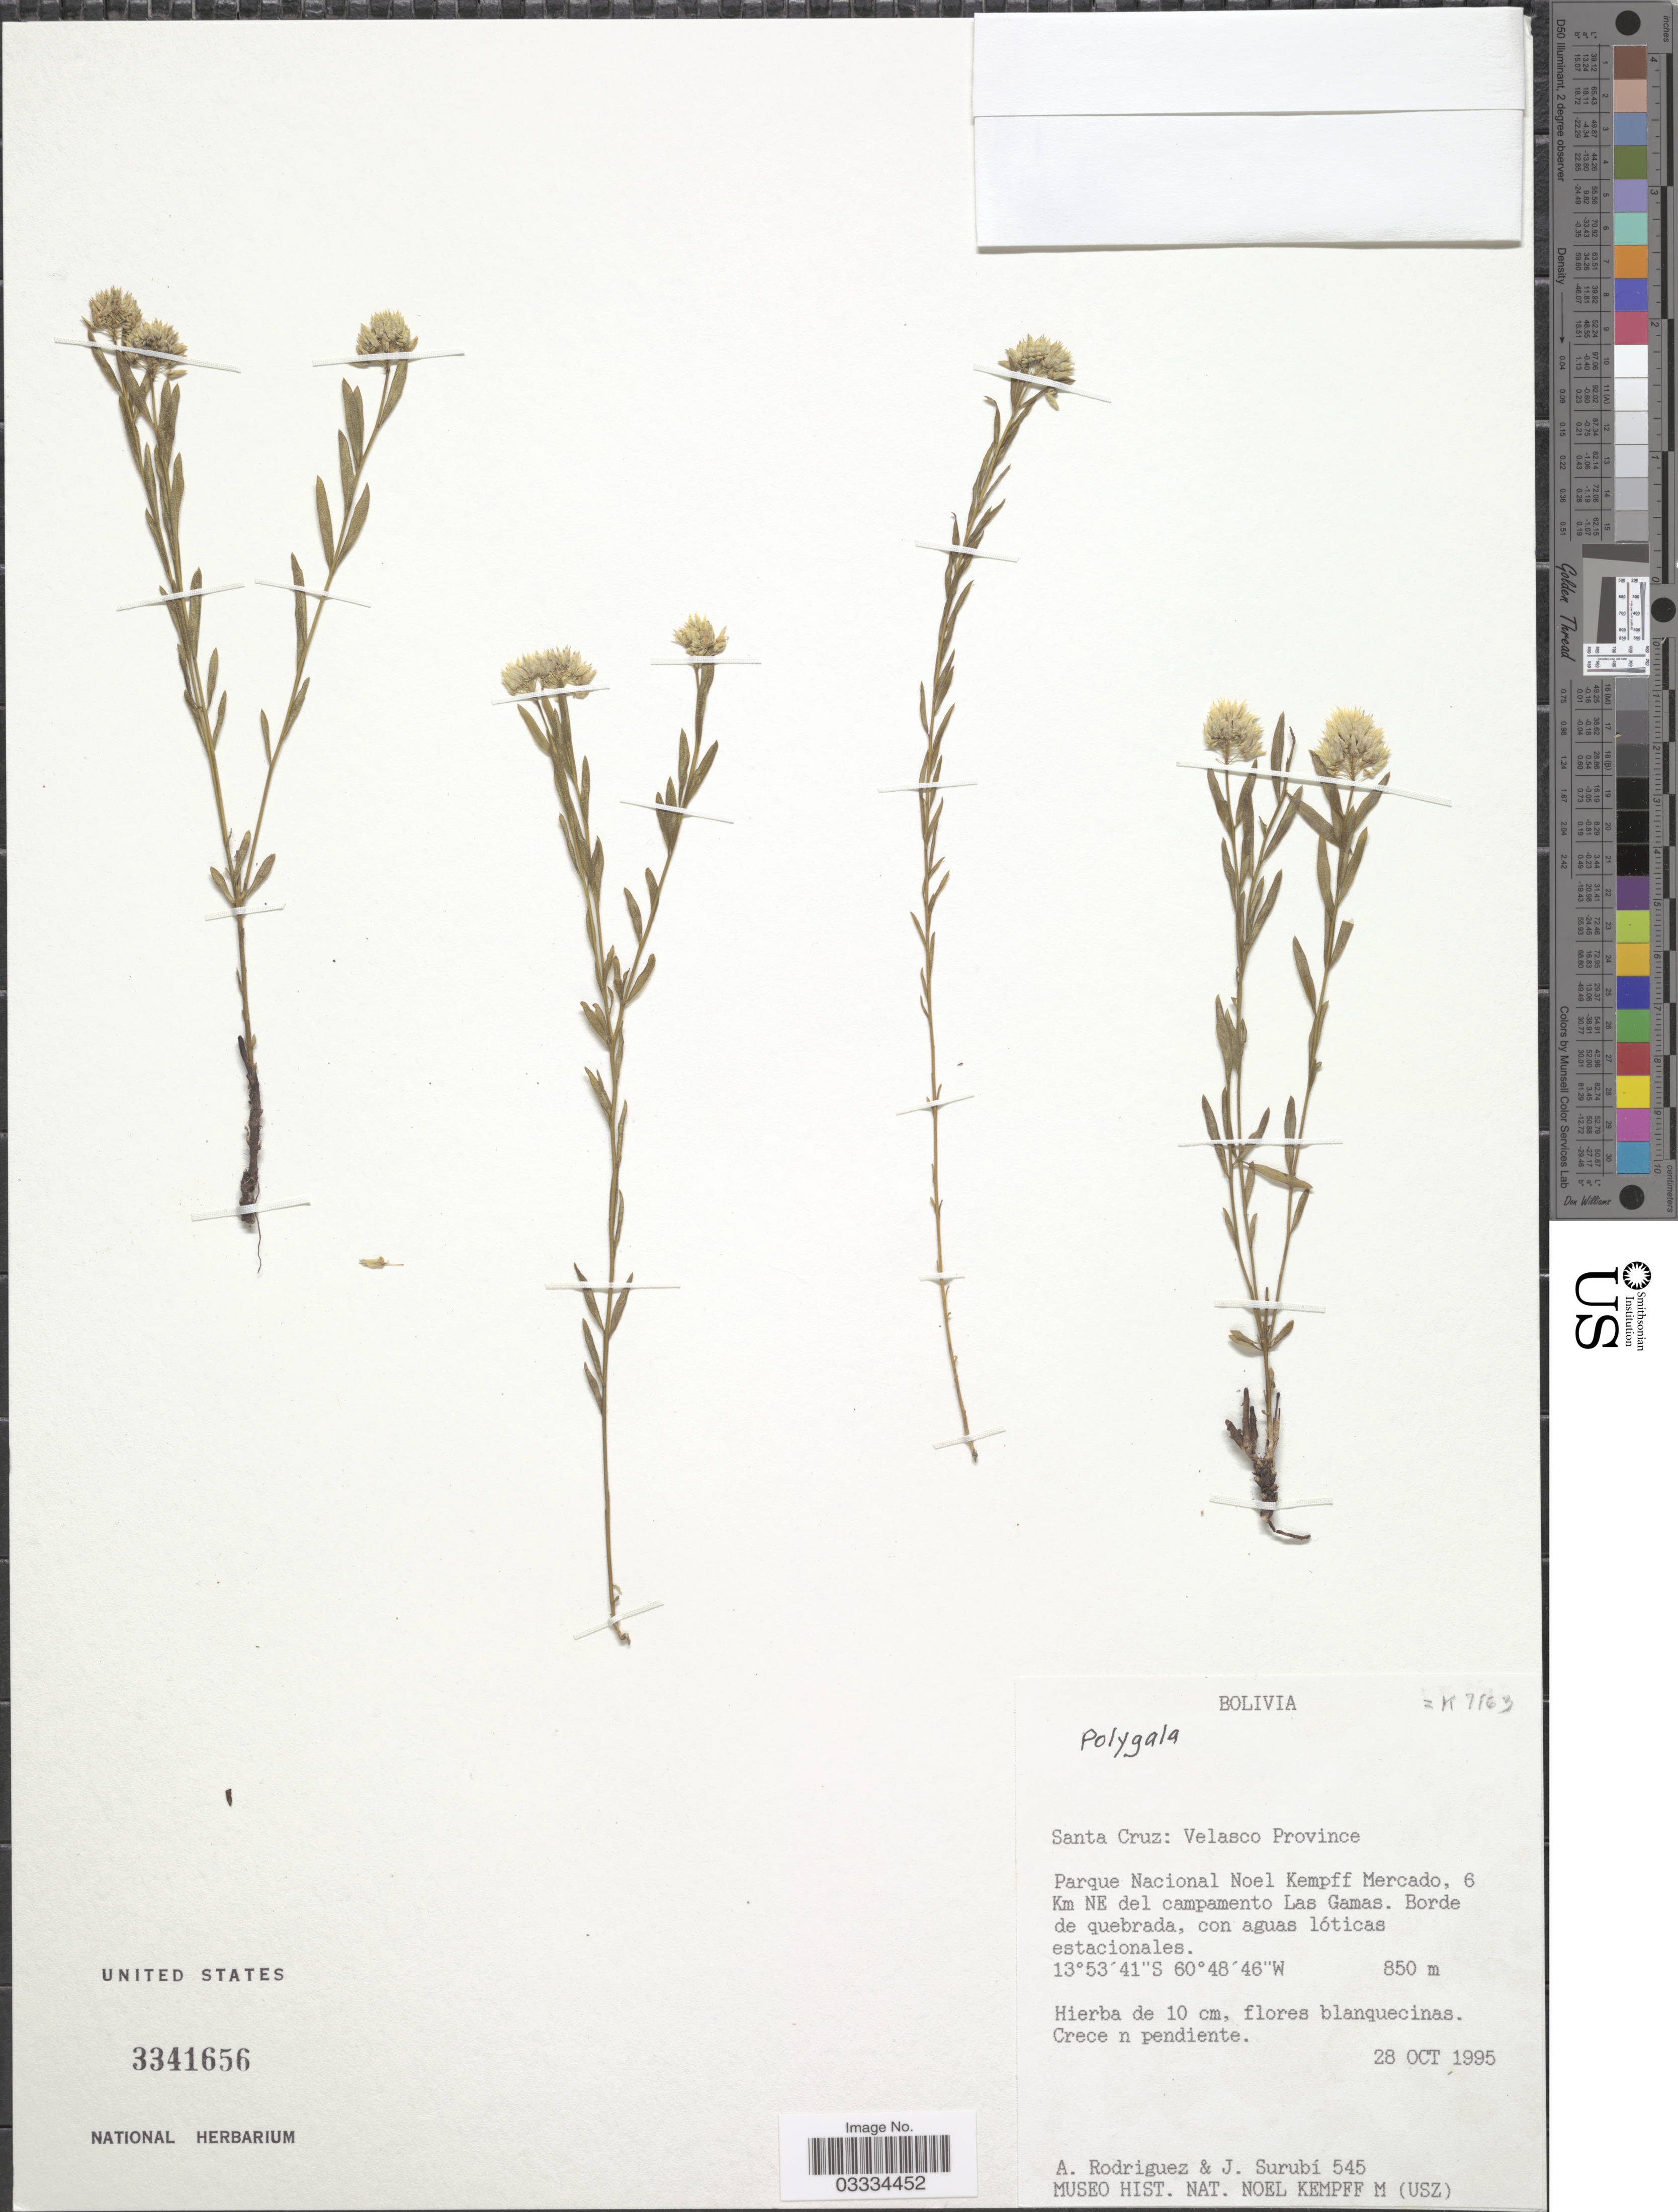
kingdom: Plantae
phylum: Tracheophyta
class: Magnoliopsida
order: Fabales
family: Polygalaceae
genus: Polygala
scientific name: Polygala sp.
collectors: A. Rodriguez & J. Surubí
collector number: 545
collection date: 1995-10-28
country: Bolivia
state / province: Santa Cruz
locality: Velasco Province. Parque Nacional Noel Kempff Mercado, 6 Km NE del campamento Las Gamas. Borde de quebrada, con aguas lóticas estacionales.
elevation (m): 850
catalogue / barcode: US 3341656